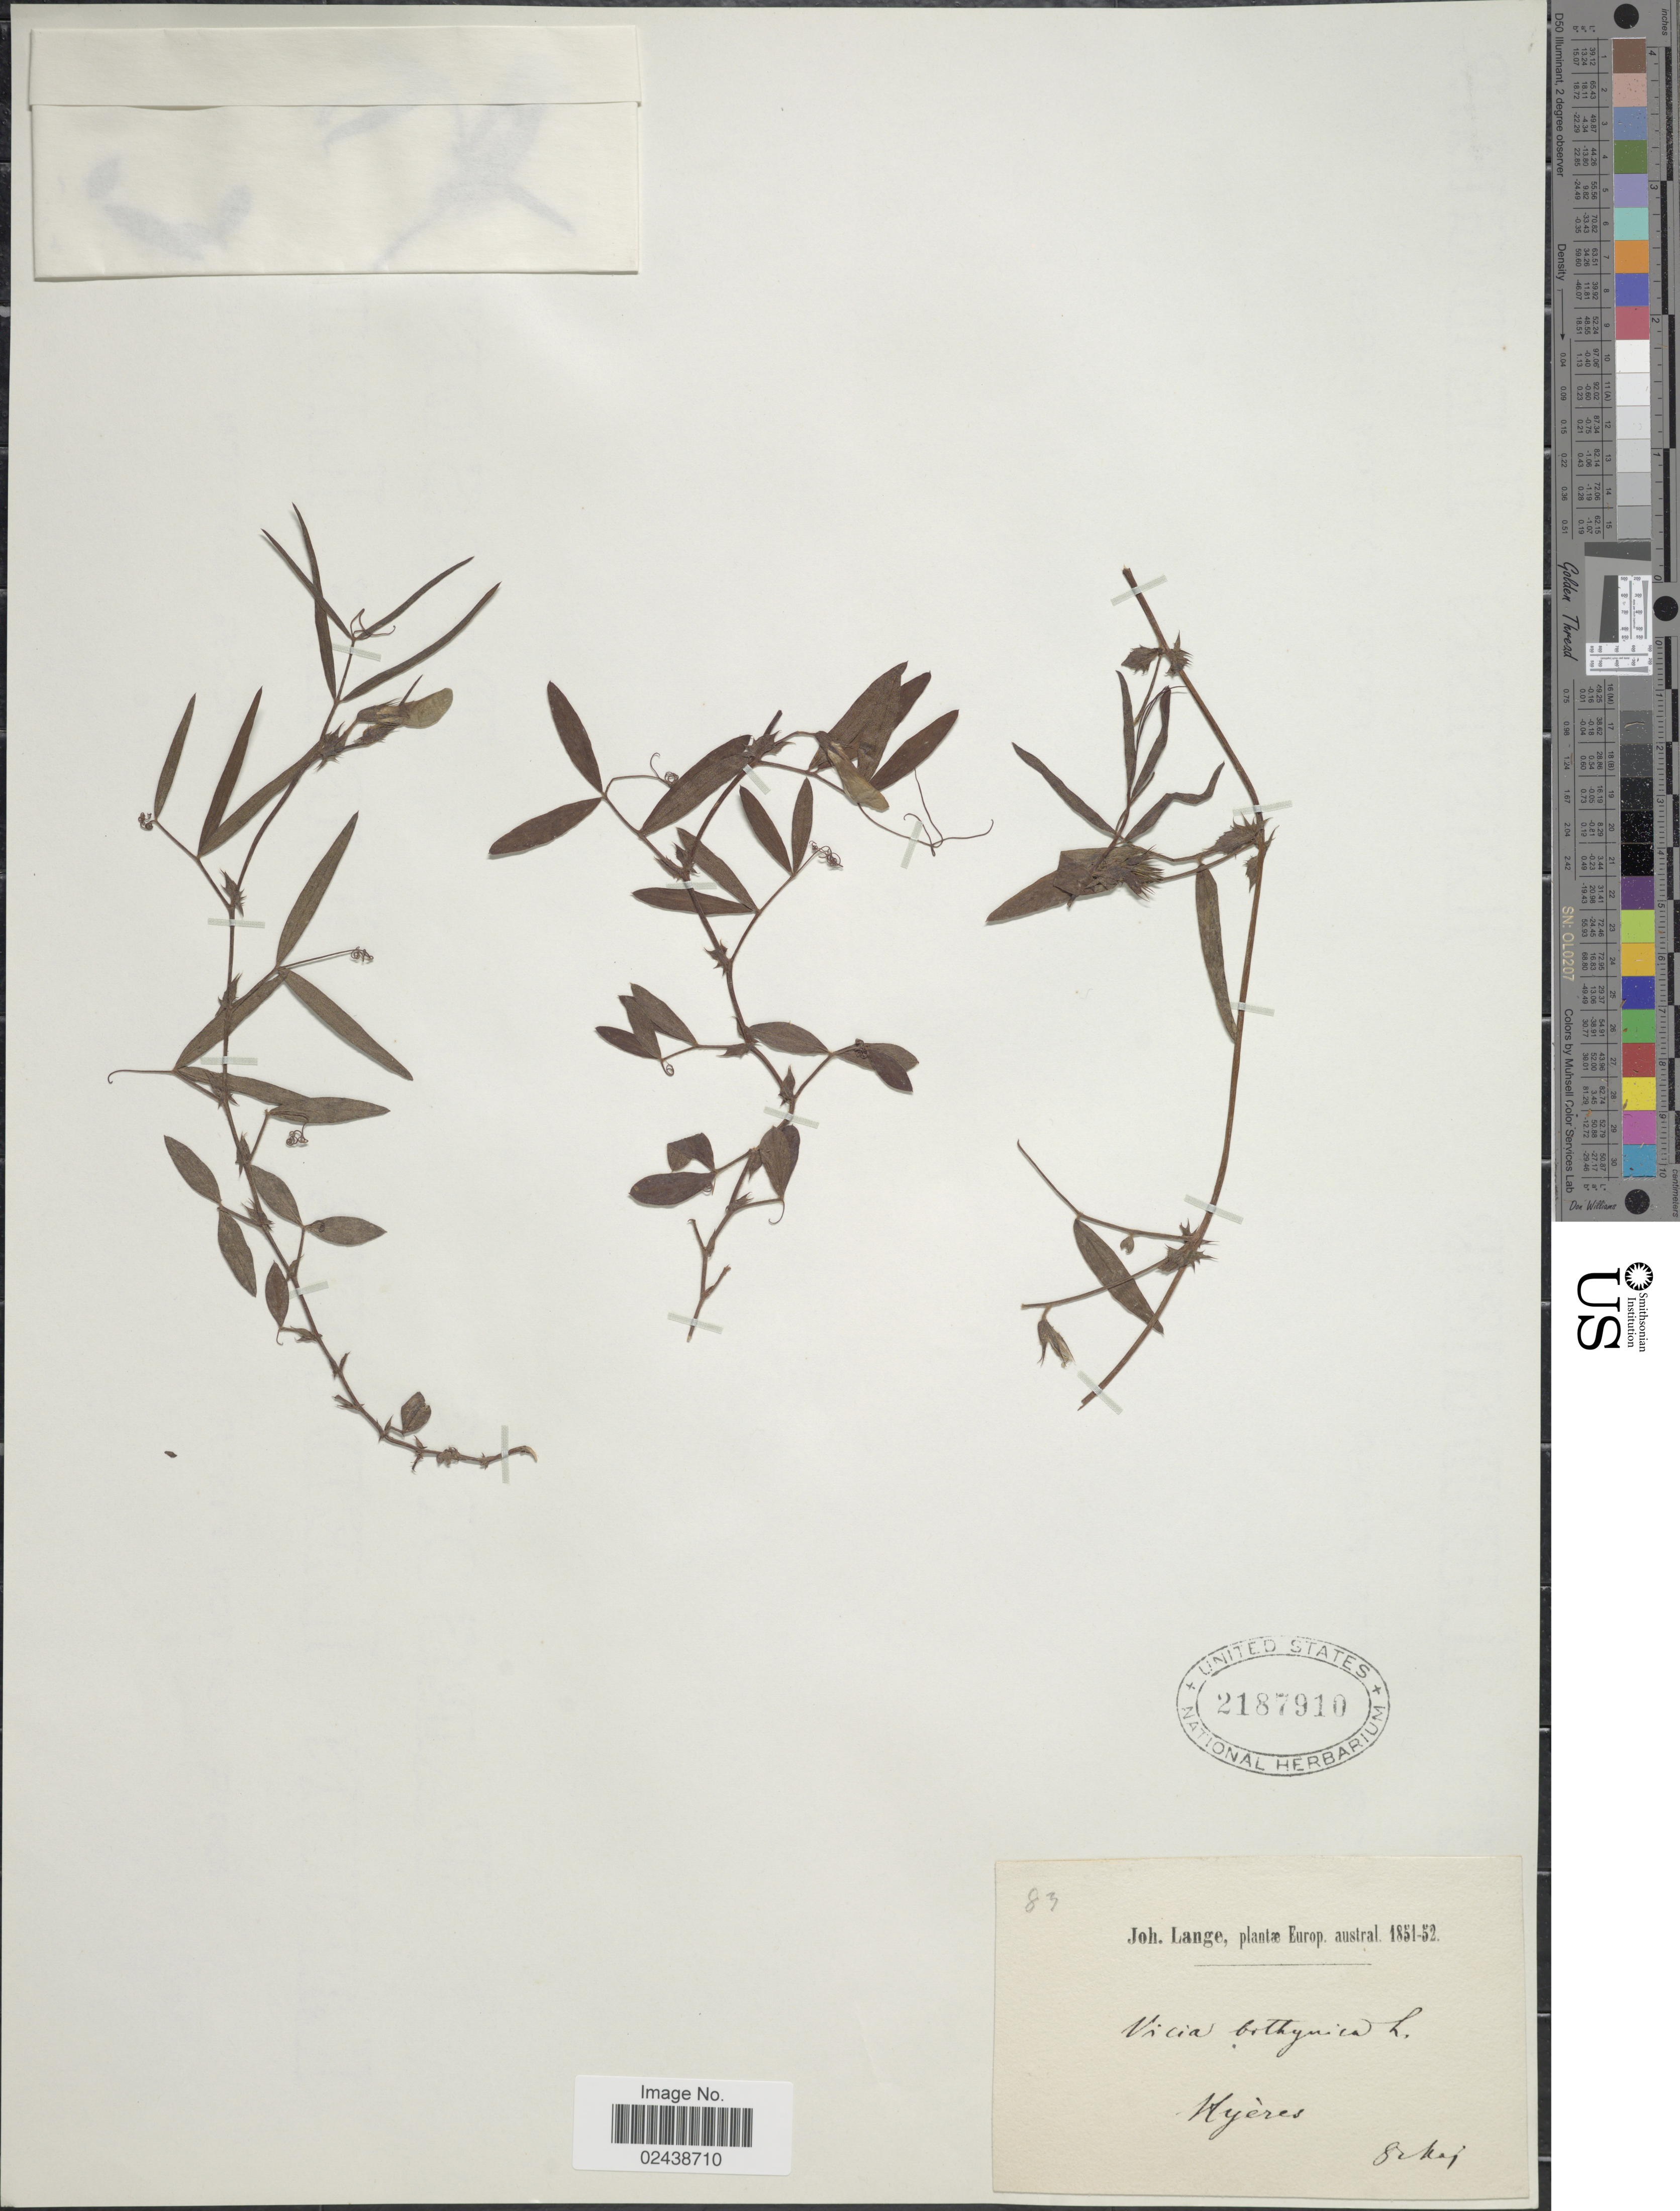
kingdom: Plantae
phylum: Tracheophyta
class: Magnoliopsida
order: Fabales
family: Fabaceae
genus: Vicia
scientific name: Vicia bithynica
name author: (L.) L.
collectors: J. Lange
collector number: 83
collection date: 1851/1852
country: France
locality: Europ. austral. Hyeres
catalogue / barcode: US 2187910